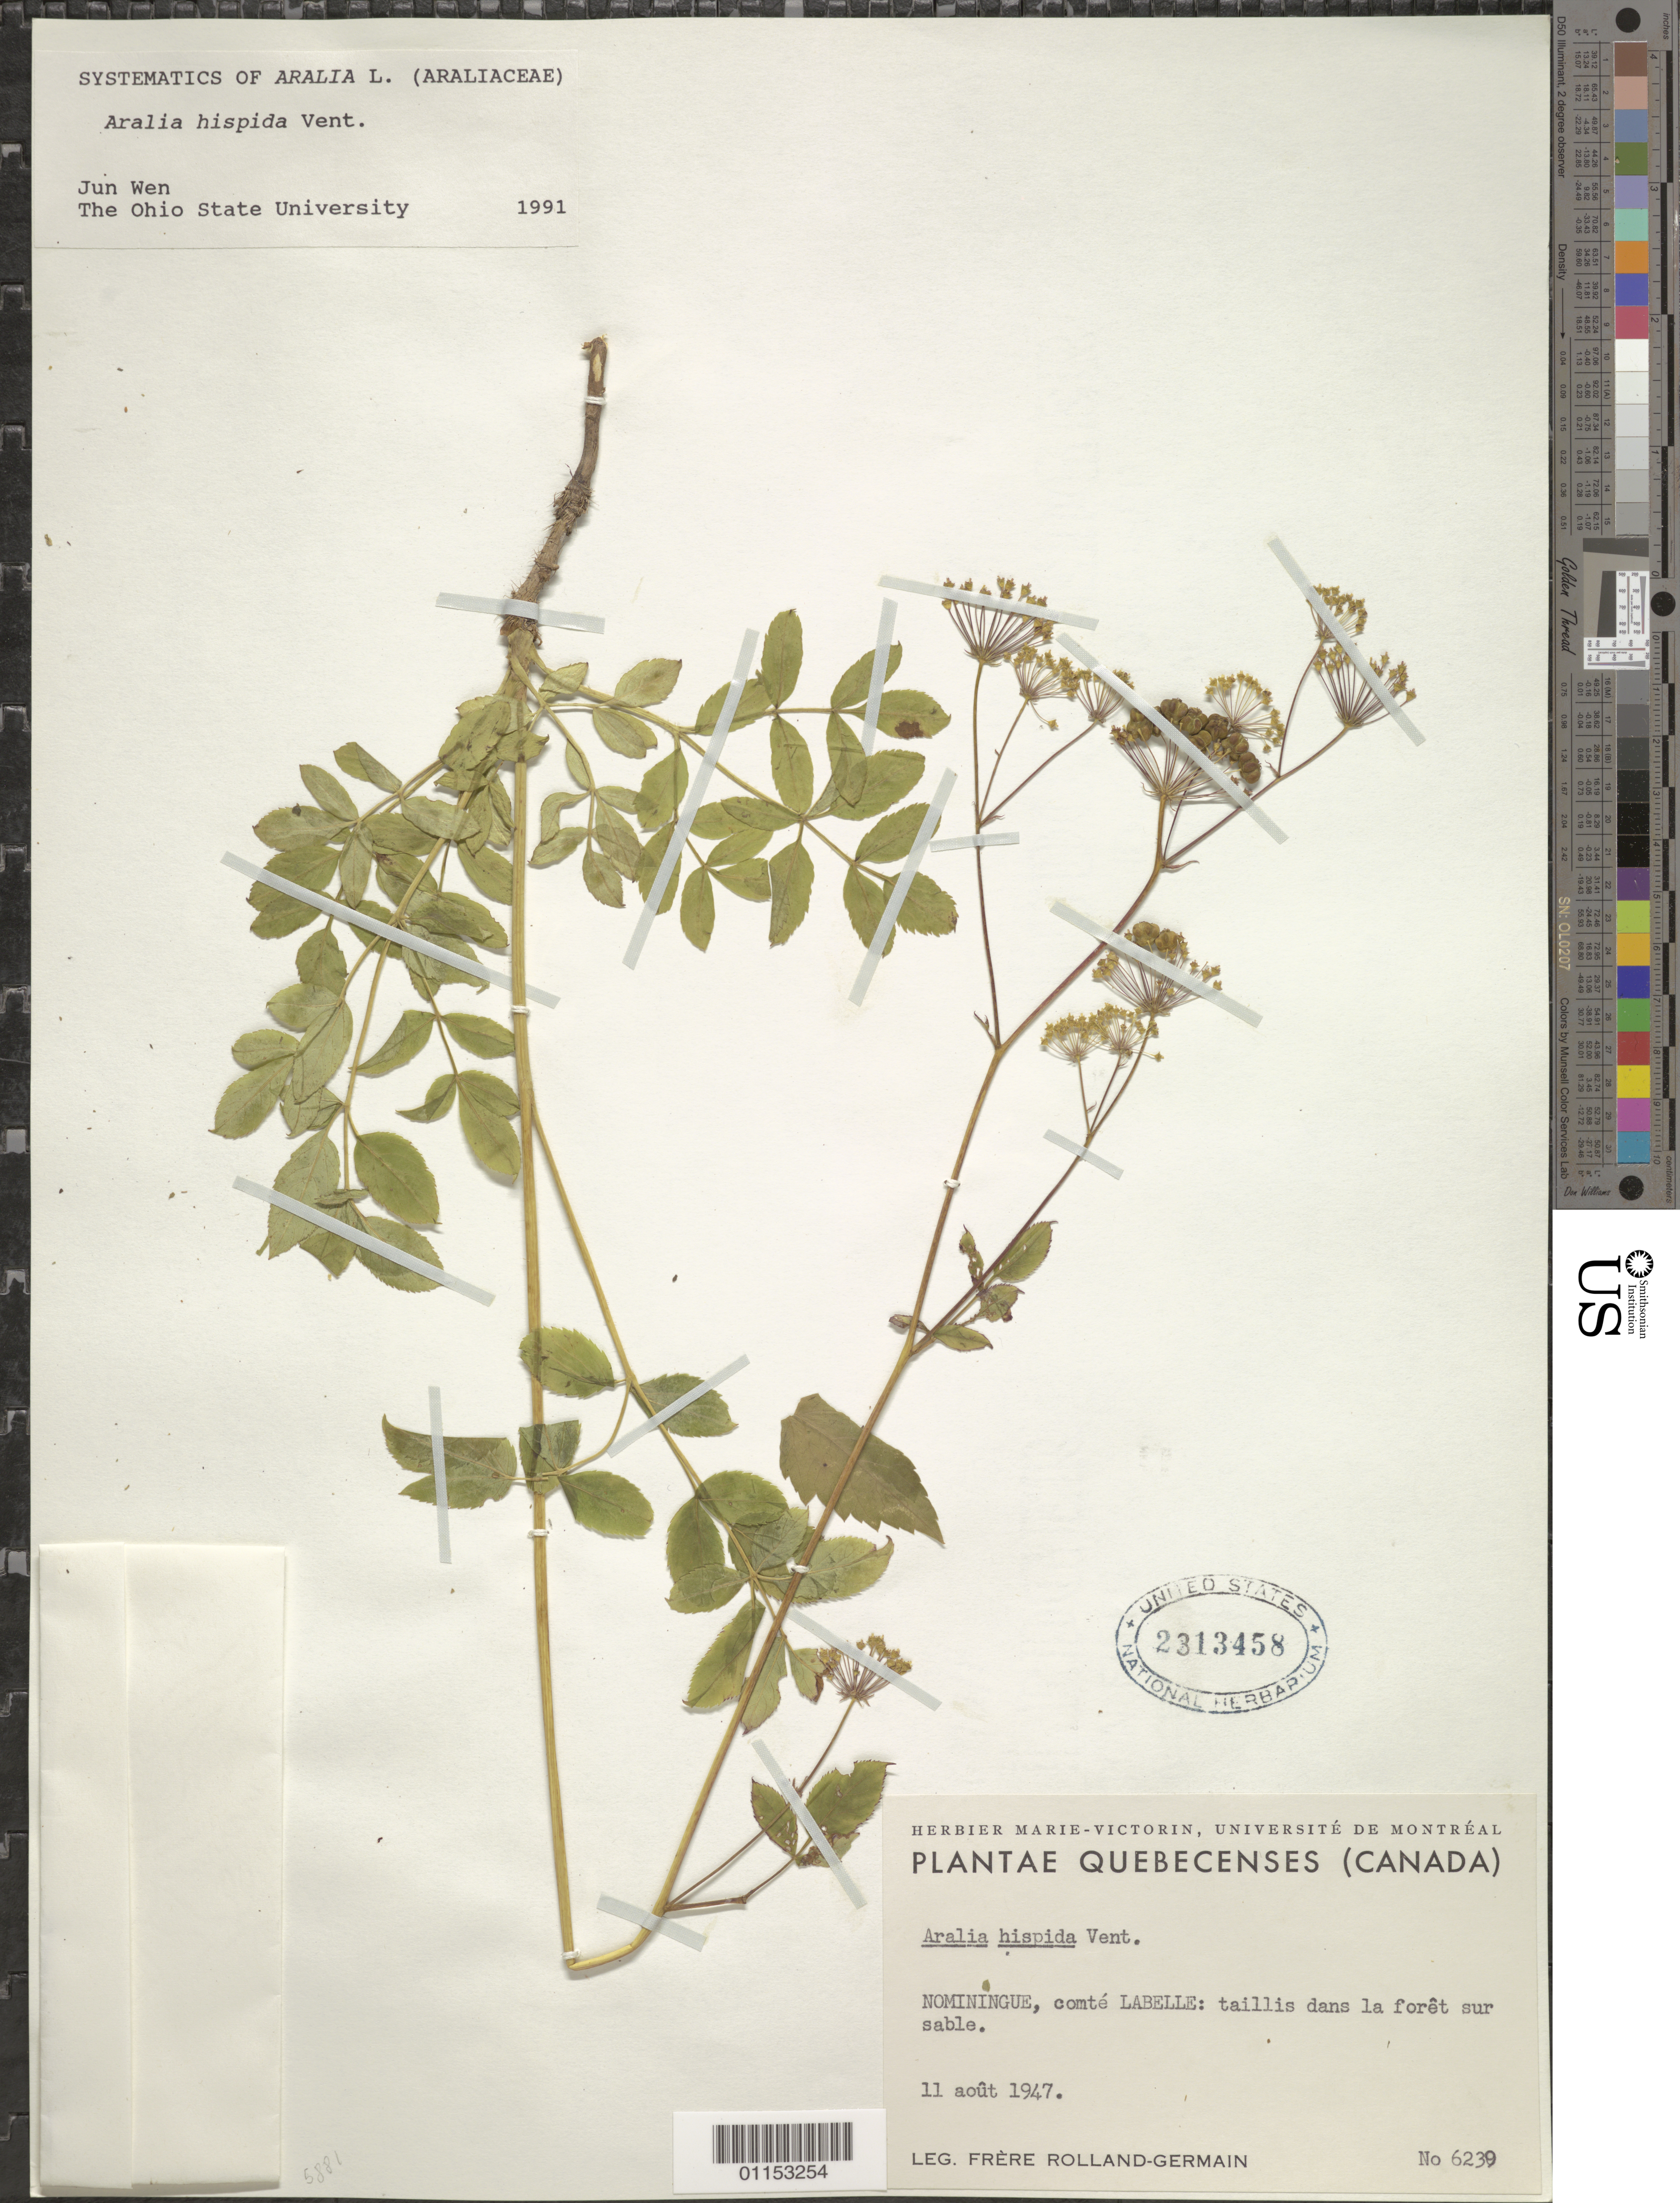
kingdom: Plantae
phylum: Tracheophyta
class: Magnoliopsida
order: Apiales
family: Araliaceae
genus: Aralia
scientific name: Aralia hispida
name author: Vent.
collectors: Rolland-Germain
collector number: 6239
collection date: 1947-08-11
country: Canada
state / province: Quebec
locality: Nominingue, comte Labelle.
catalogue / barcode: US 2313458